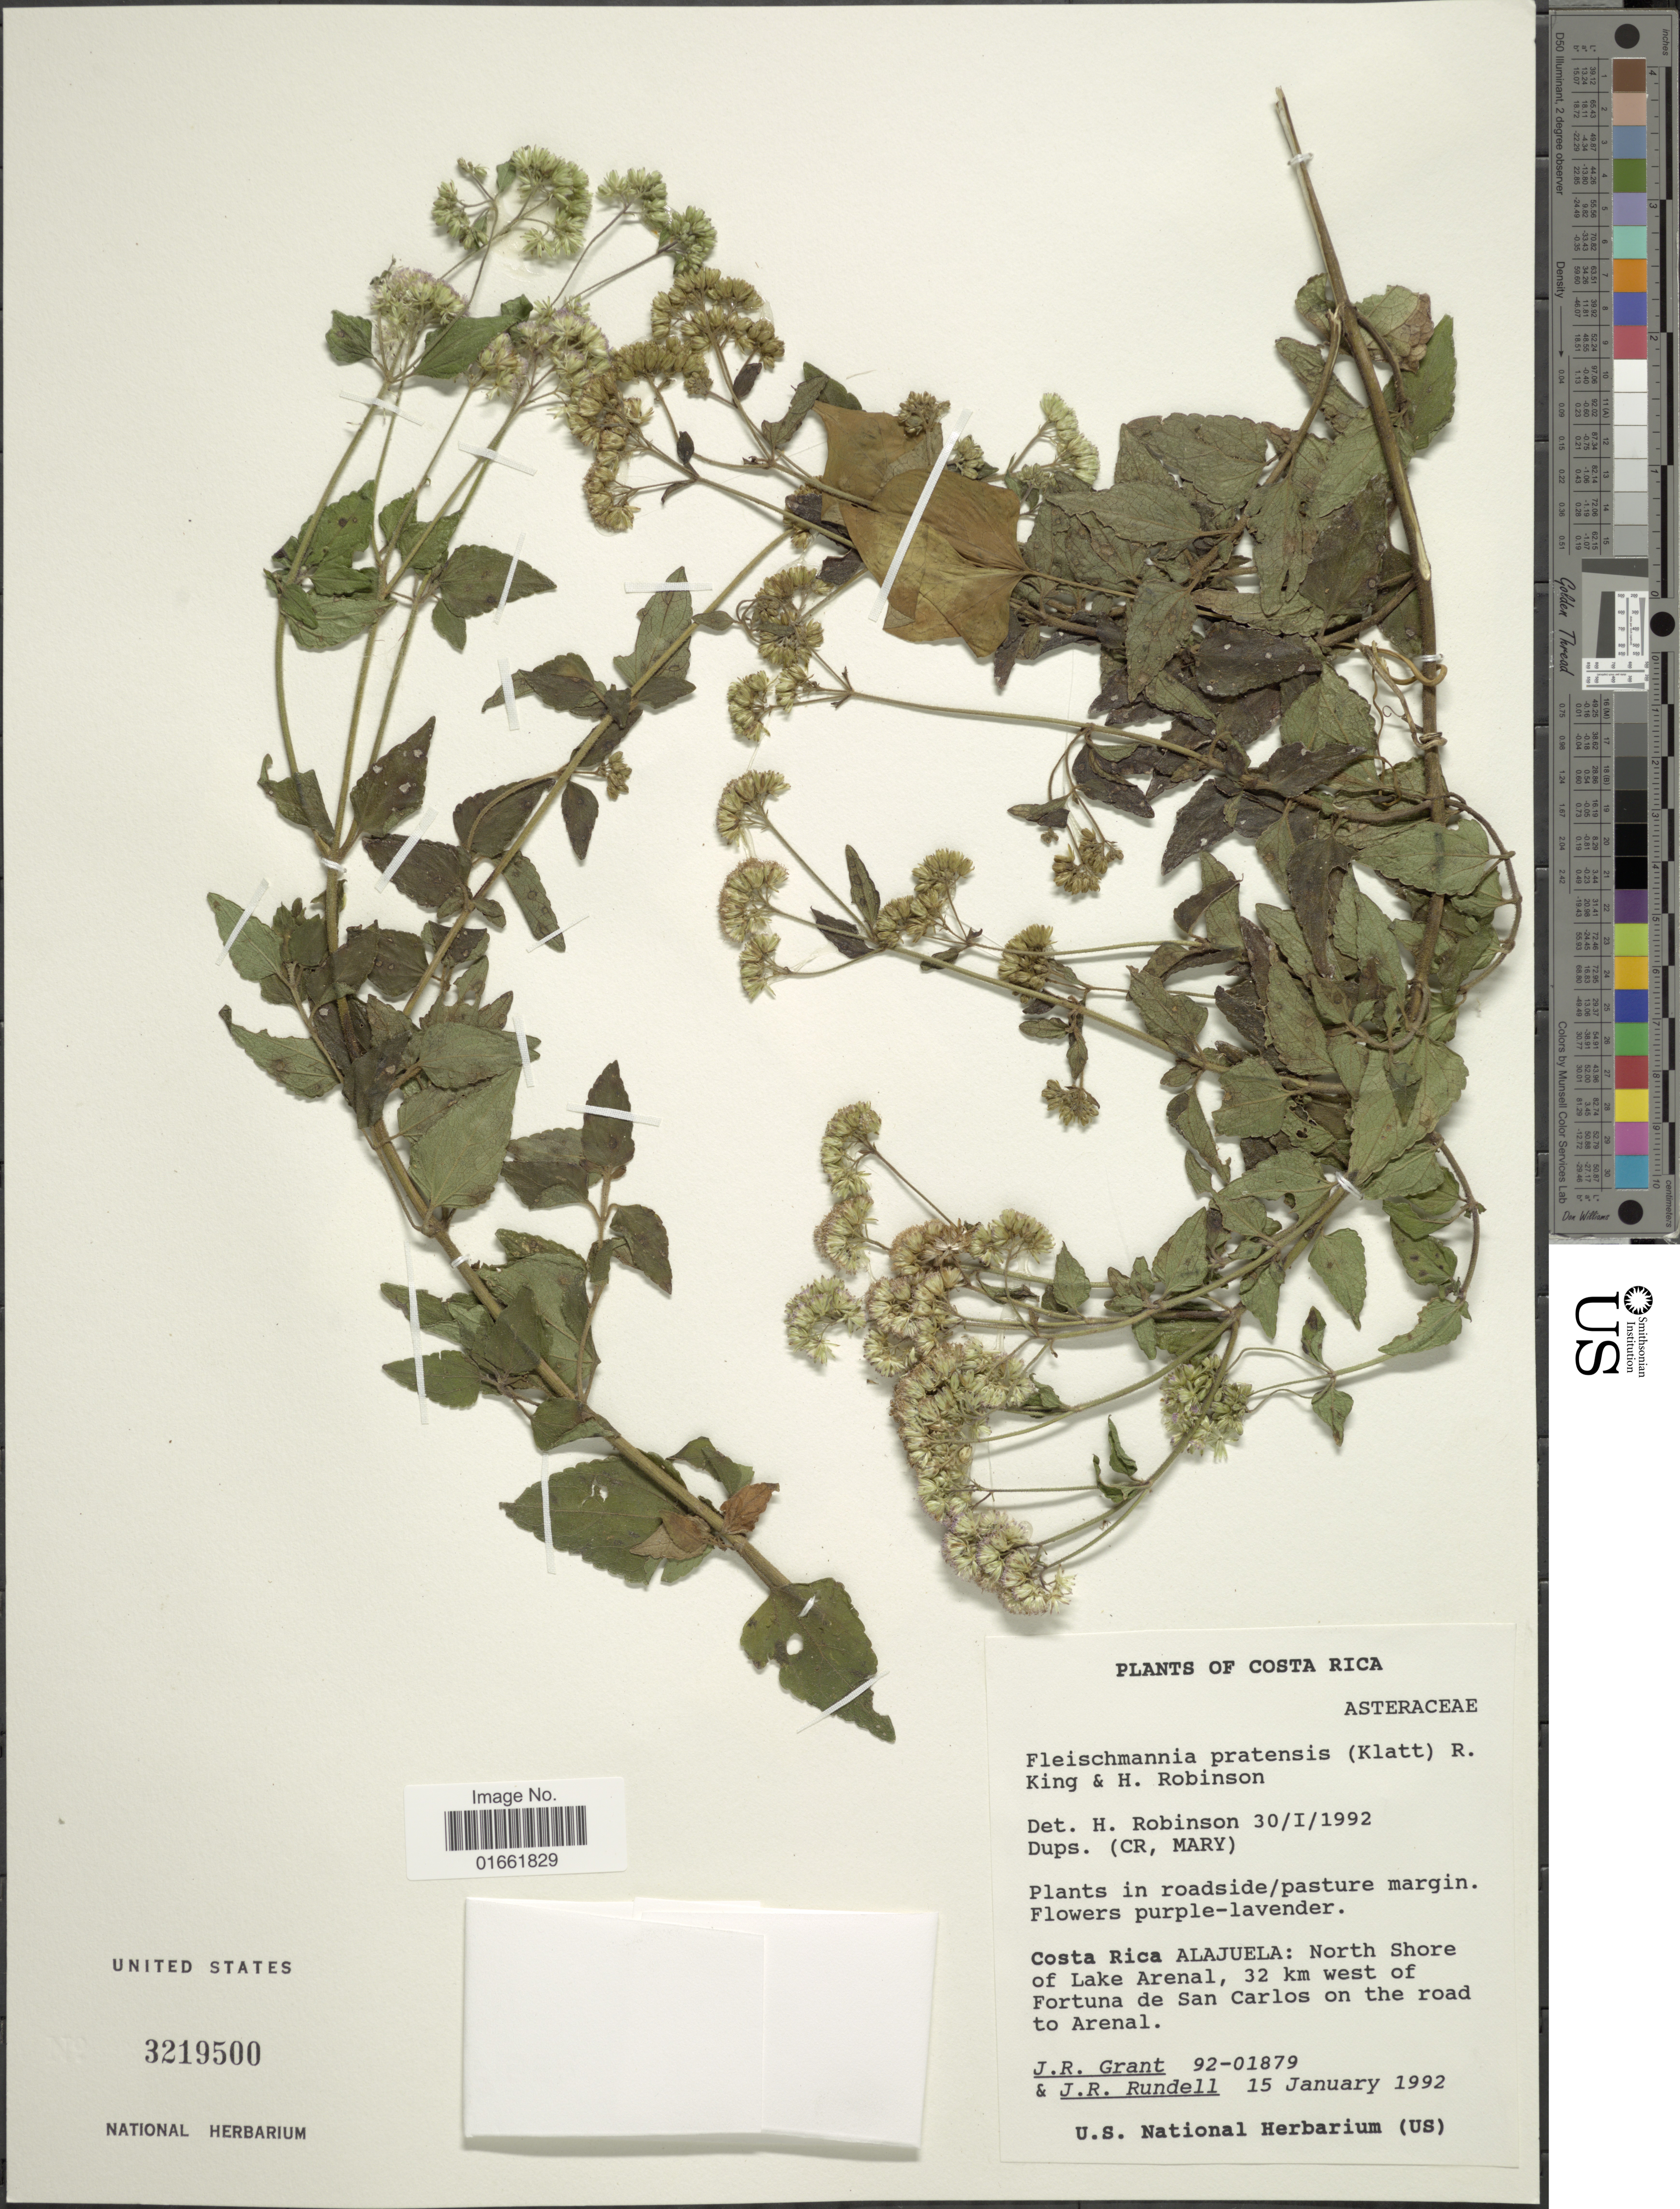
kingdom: Plantae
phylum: Tracheophyta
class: Magnoliopsida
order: Asterales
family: Asteraceae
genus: Fleischmannia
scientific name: Fleischmannia pratensis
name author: (Klatt) R.M. King & H. Rob.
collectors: J. Grant & J. R. Rundell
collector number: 92-01879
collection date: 1992-01-15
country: Costa Rica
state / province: Alajuela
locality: Costa Rica Alajuela: North Shore of Lake Arenal, 32 km west of Fortuna de San Carlos on the road to Arenal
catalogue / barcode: US 3219500